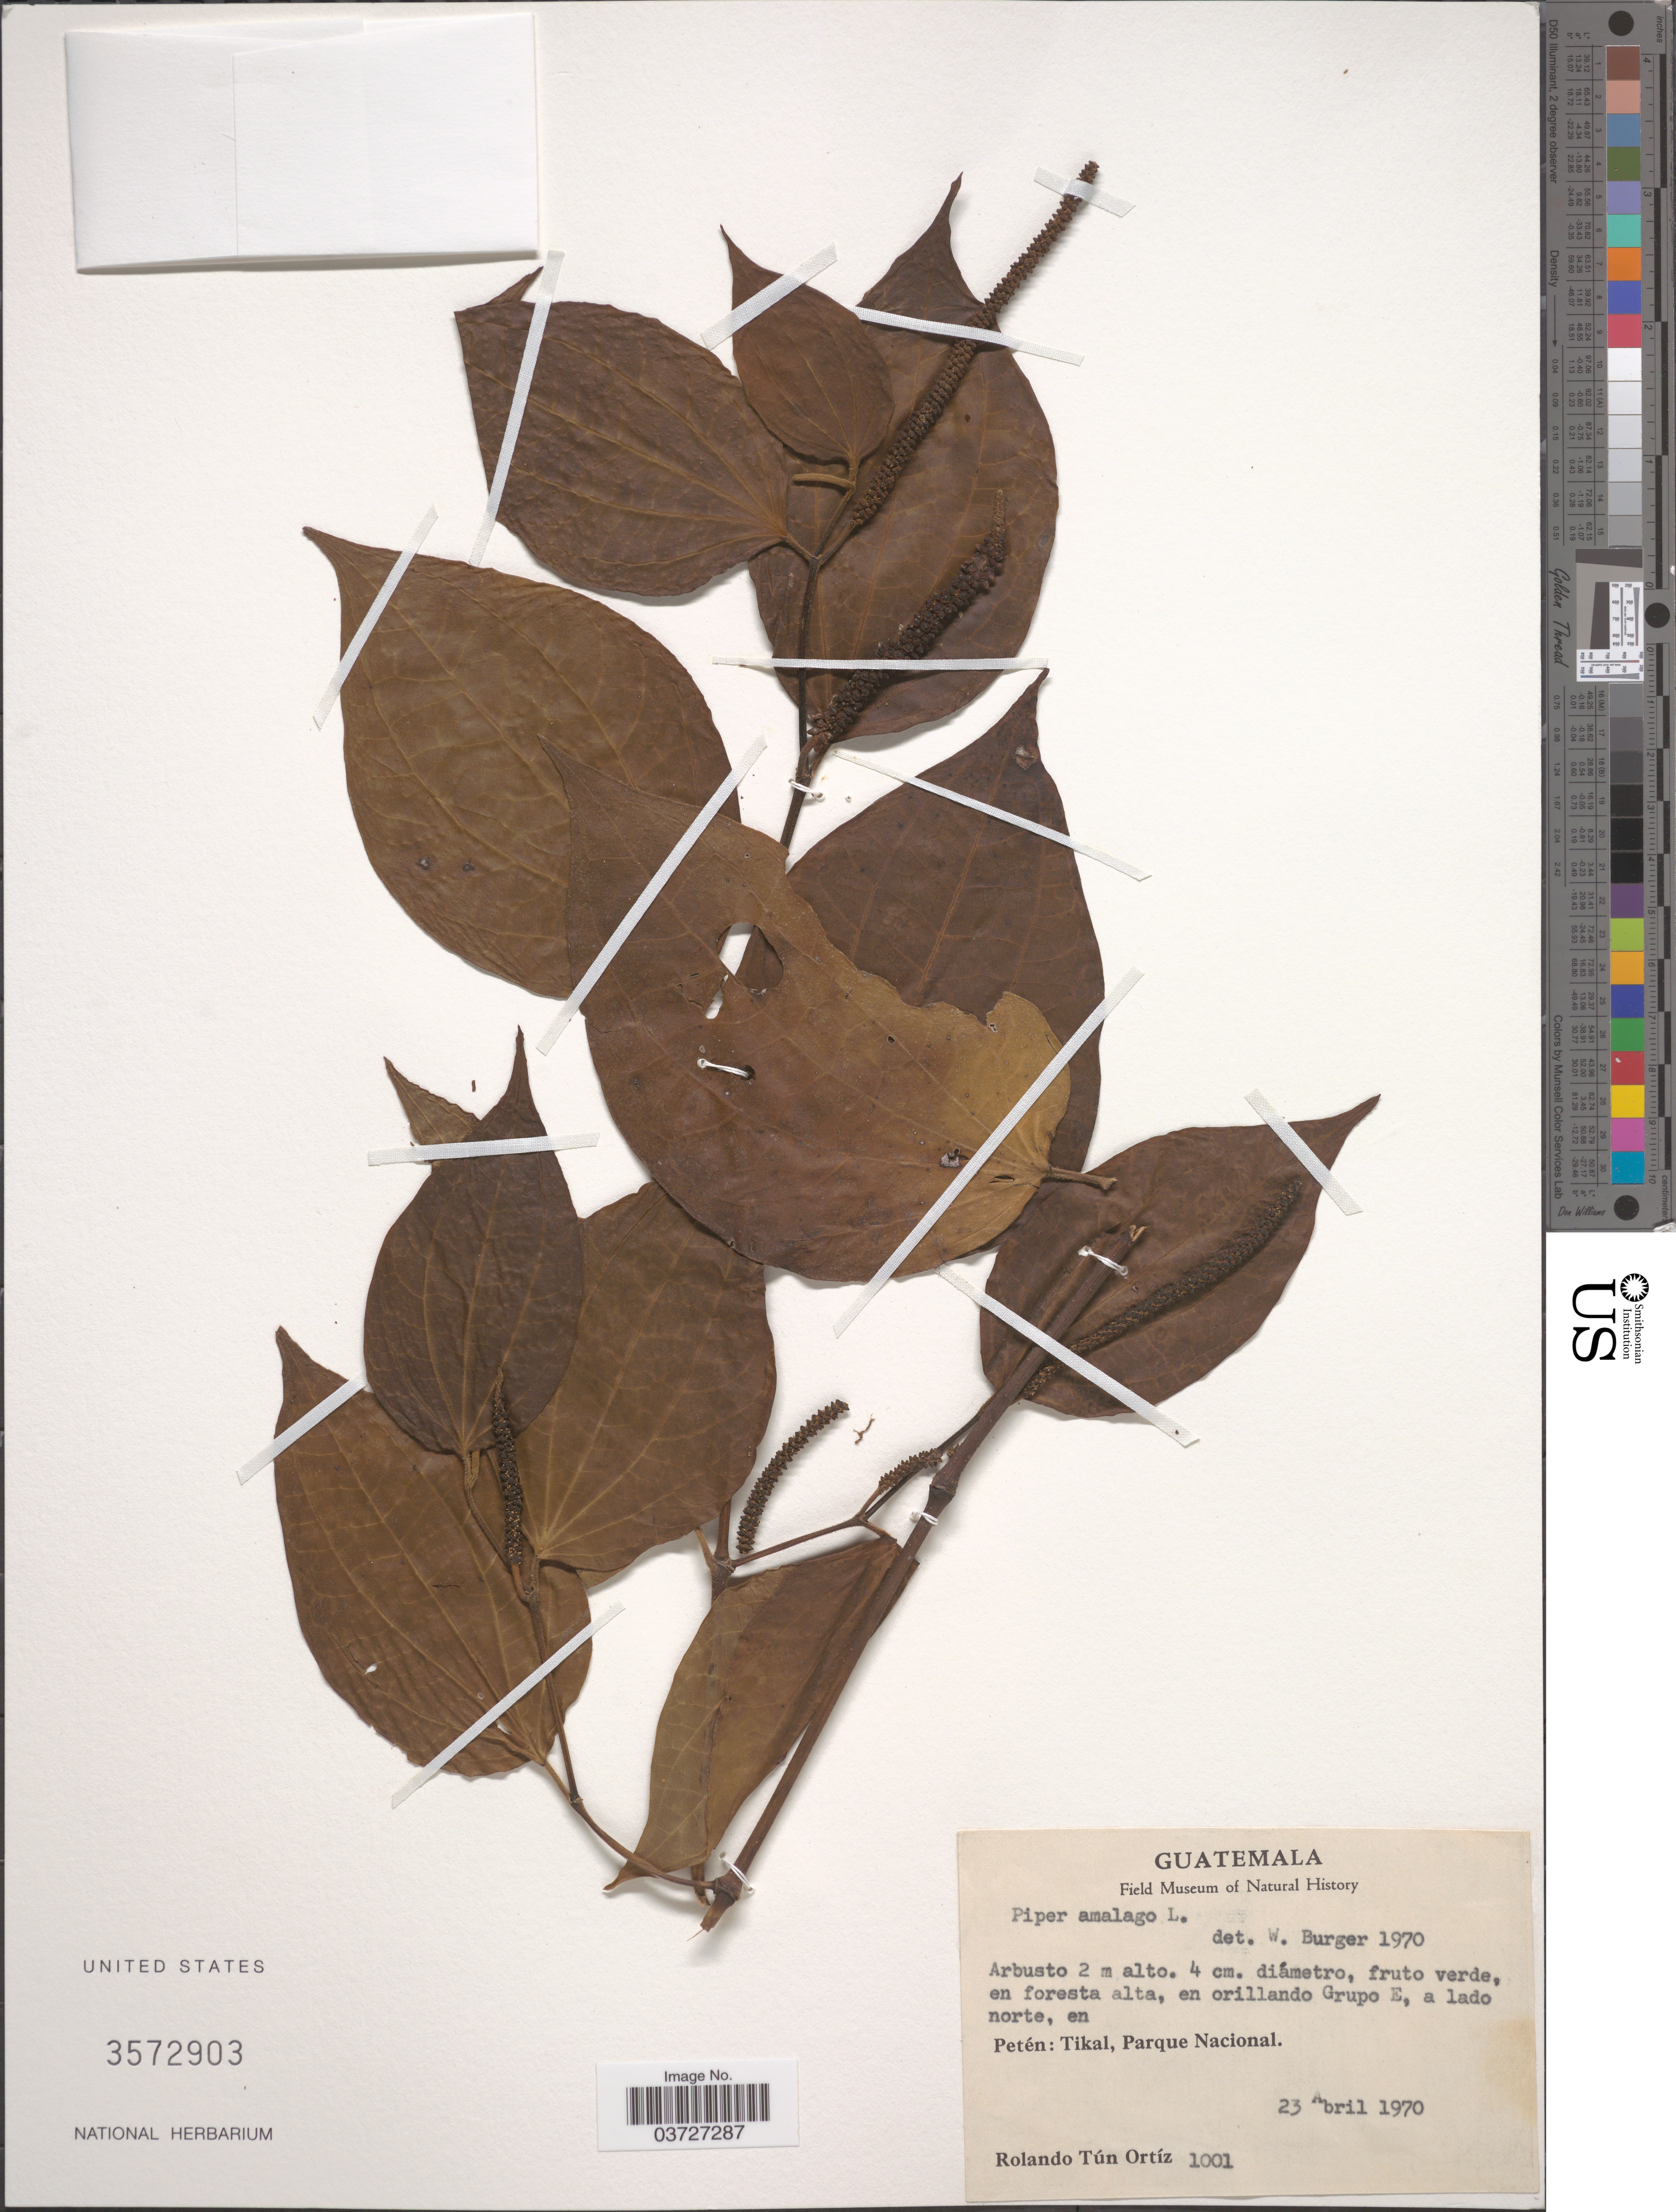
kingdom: Plantae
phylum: Tracheophyta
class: Magnoliopsida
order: Piperales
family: Piperaceae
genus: Piper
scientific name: Piper amalago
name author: L.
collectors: R. T. Ortíz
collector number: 1001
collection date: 1970-04-23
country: Guatemala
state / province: El Peten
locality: En foresta alta, en orillando Grupo E, Petén: Tikal, Parque Nacional.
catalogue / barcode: US 3572903